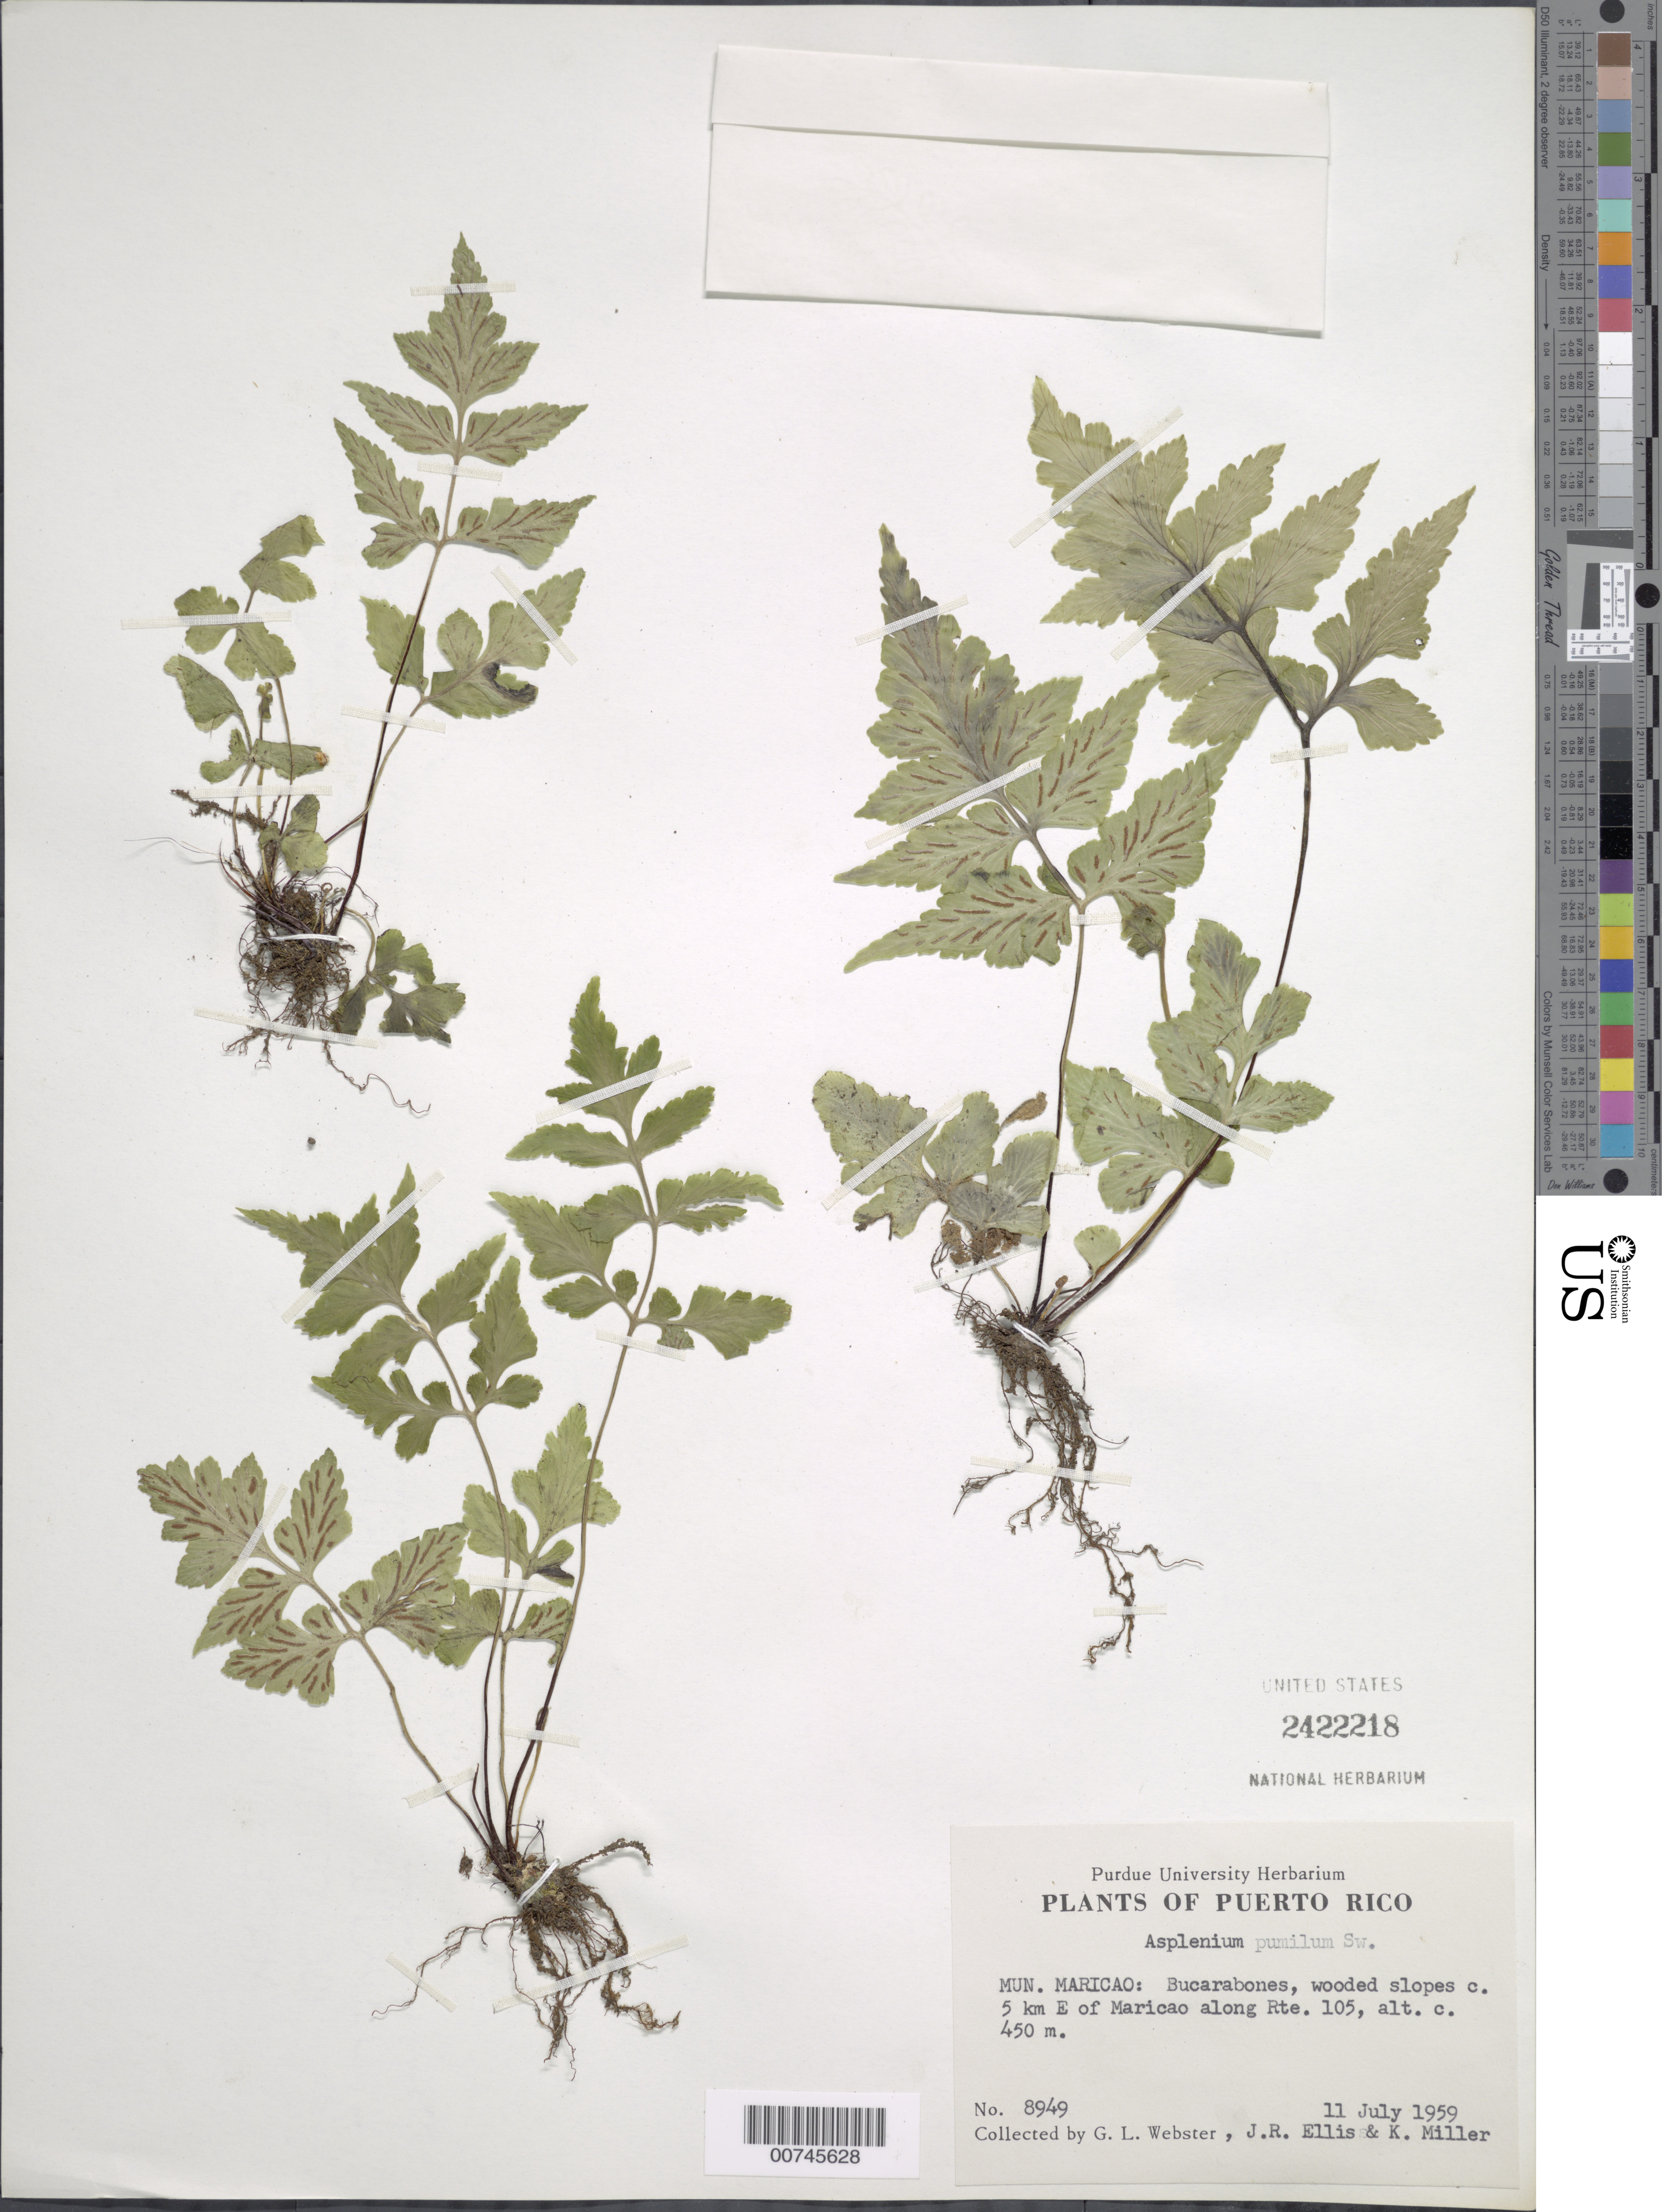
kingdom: Plantae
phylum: Tracheophyta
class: Polypodiopsida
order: Polypodiales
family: Aspleniaceae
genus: Asplenium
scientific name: Asplenium pumilum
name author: Sw.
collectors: G. L. Webster, J. R. Ellis & K. Miller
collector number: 8949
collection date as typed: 11 Jul 1959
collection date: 1959-07-11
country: Puerto Rico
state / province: Maricao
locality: Bucarabones, wooded slopes c. 5 km E of Maricao Rt 105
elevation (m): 450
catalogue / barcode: US 2422218